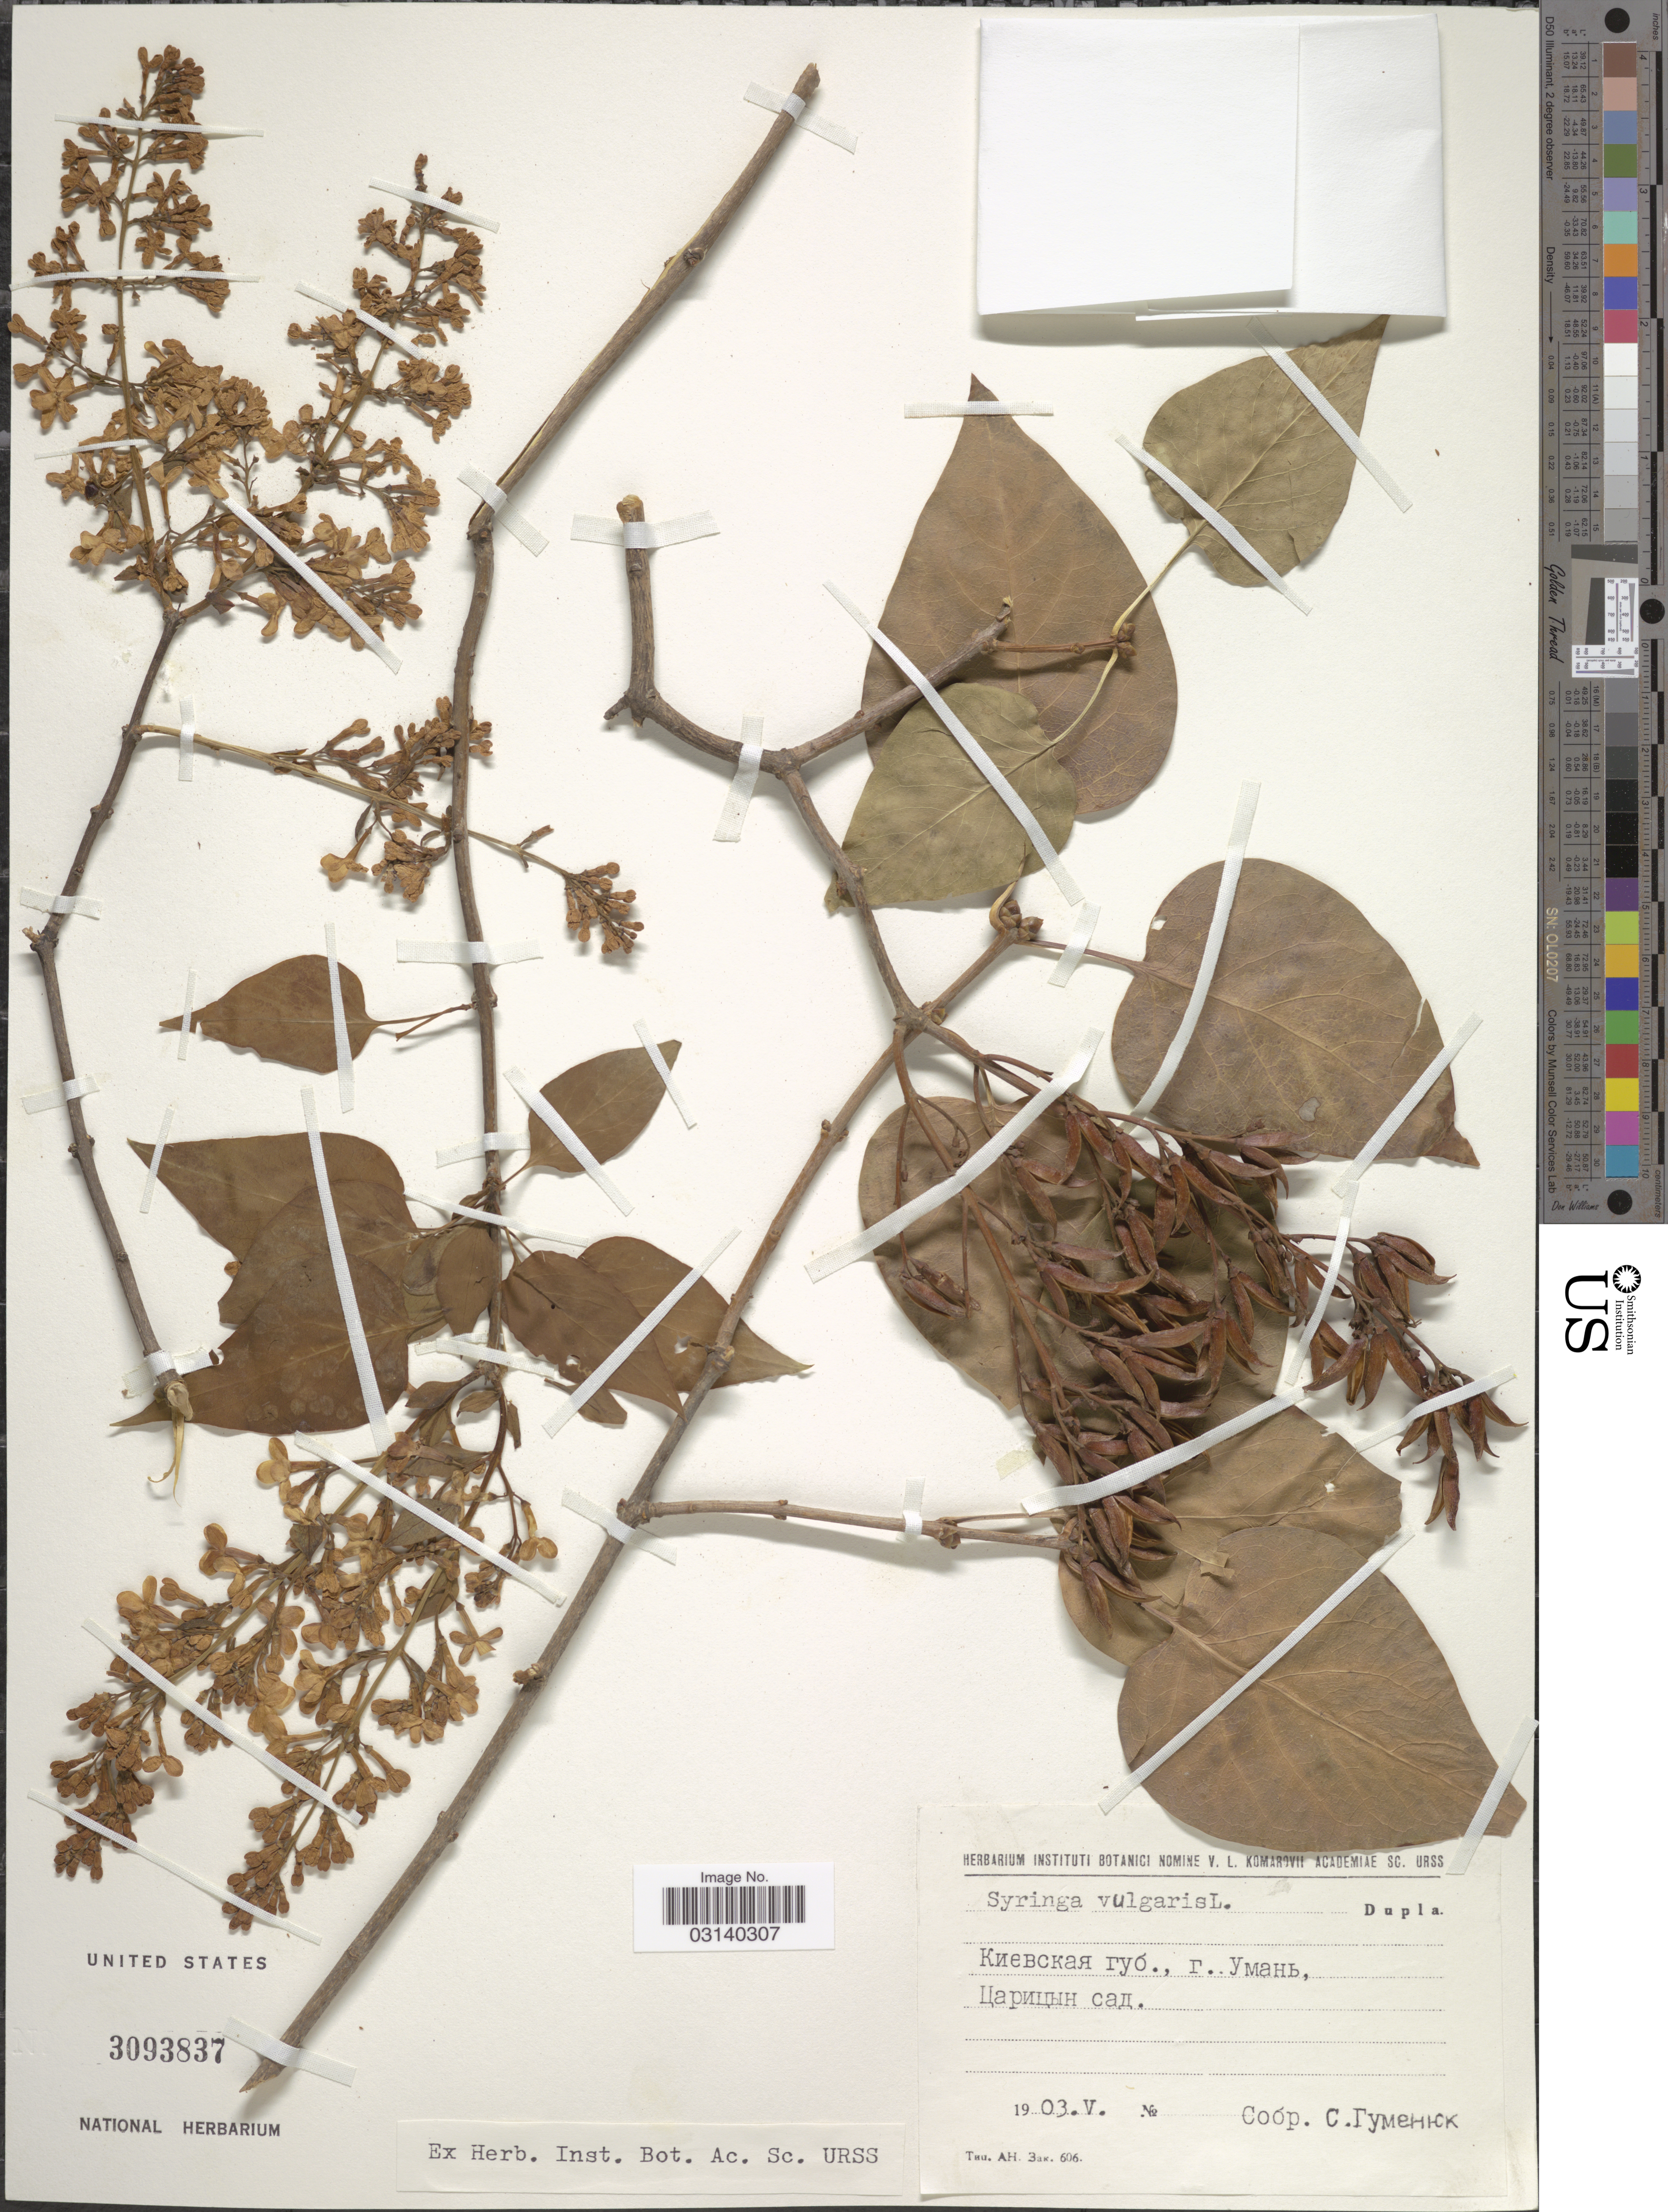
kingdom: Plantae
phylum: Tracheophyta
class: Magnoliopsida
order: Lamiales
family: Oleaceae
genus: Syringa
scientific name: Syringa vulgaris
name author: L.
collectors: S. Gumenuk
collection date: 1903-05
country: Ukraine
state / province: Cherkasy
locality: Uman.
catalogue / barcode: US 3093837